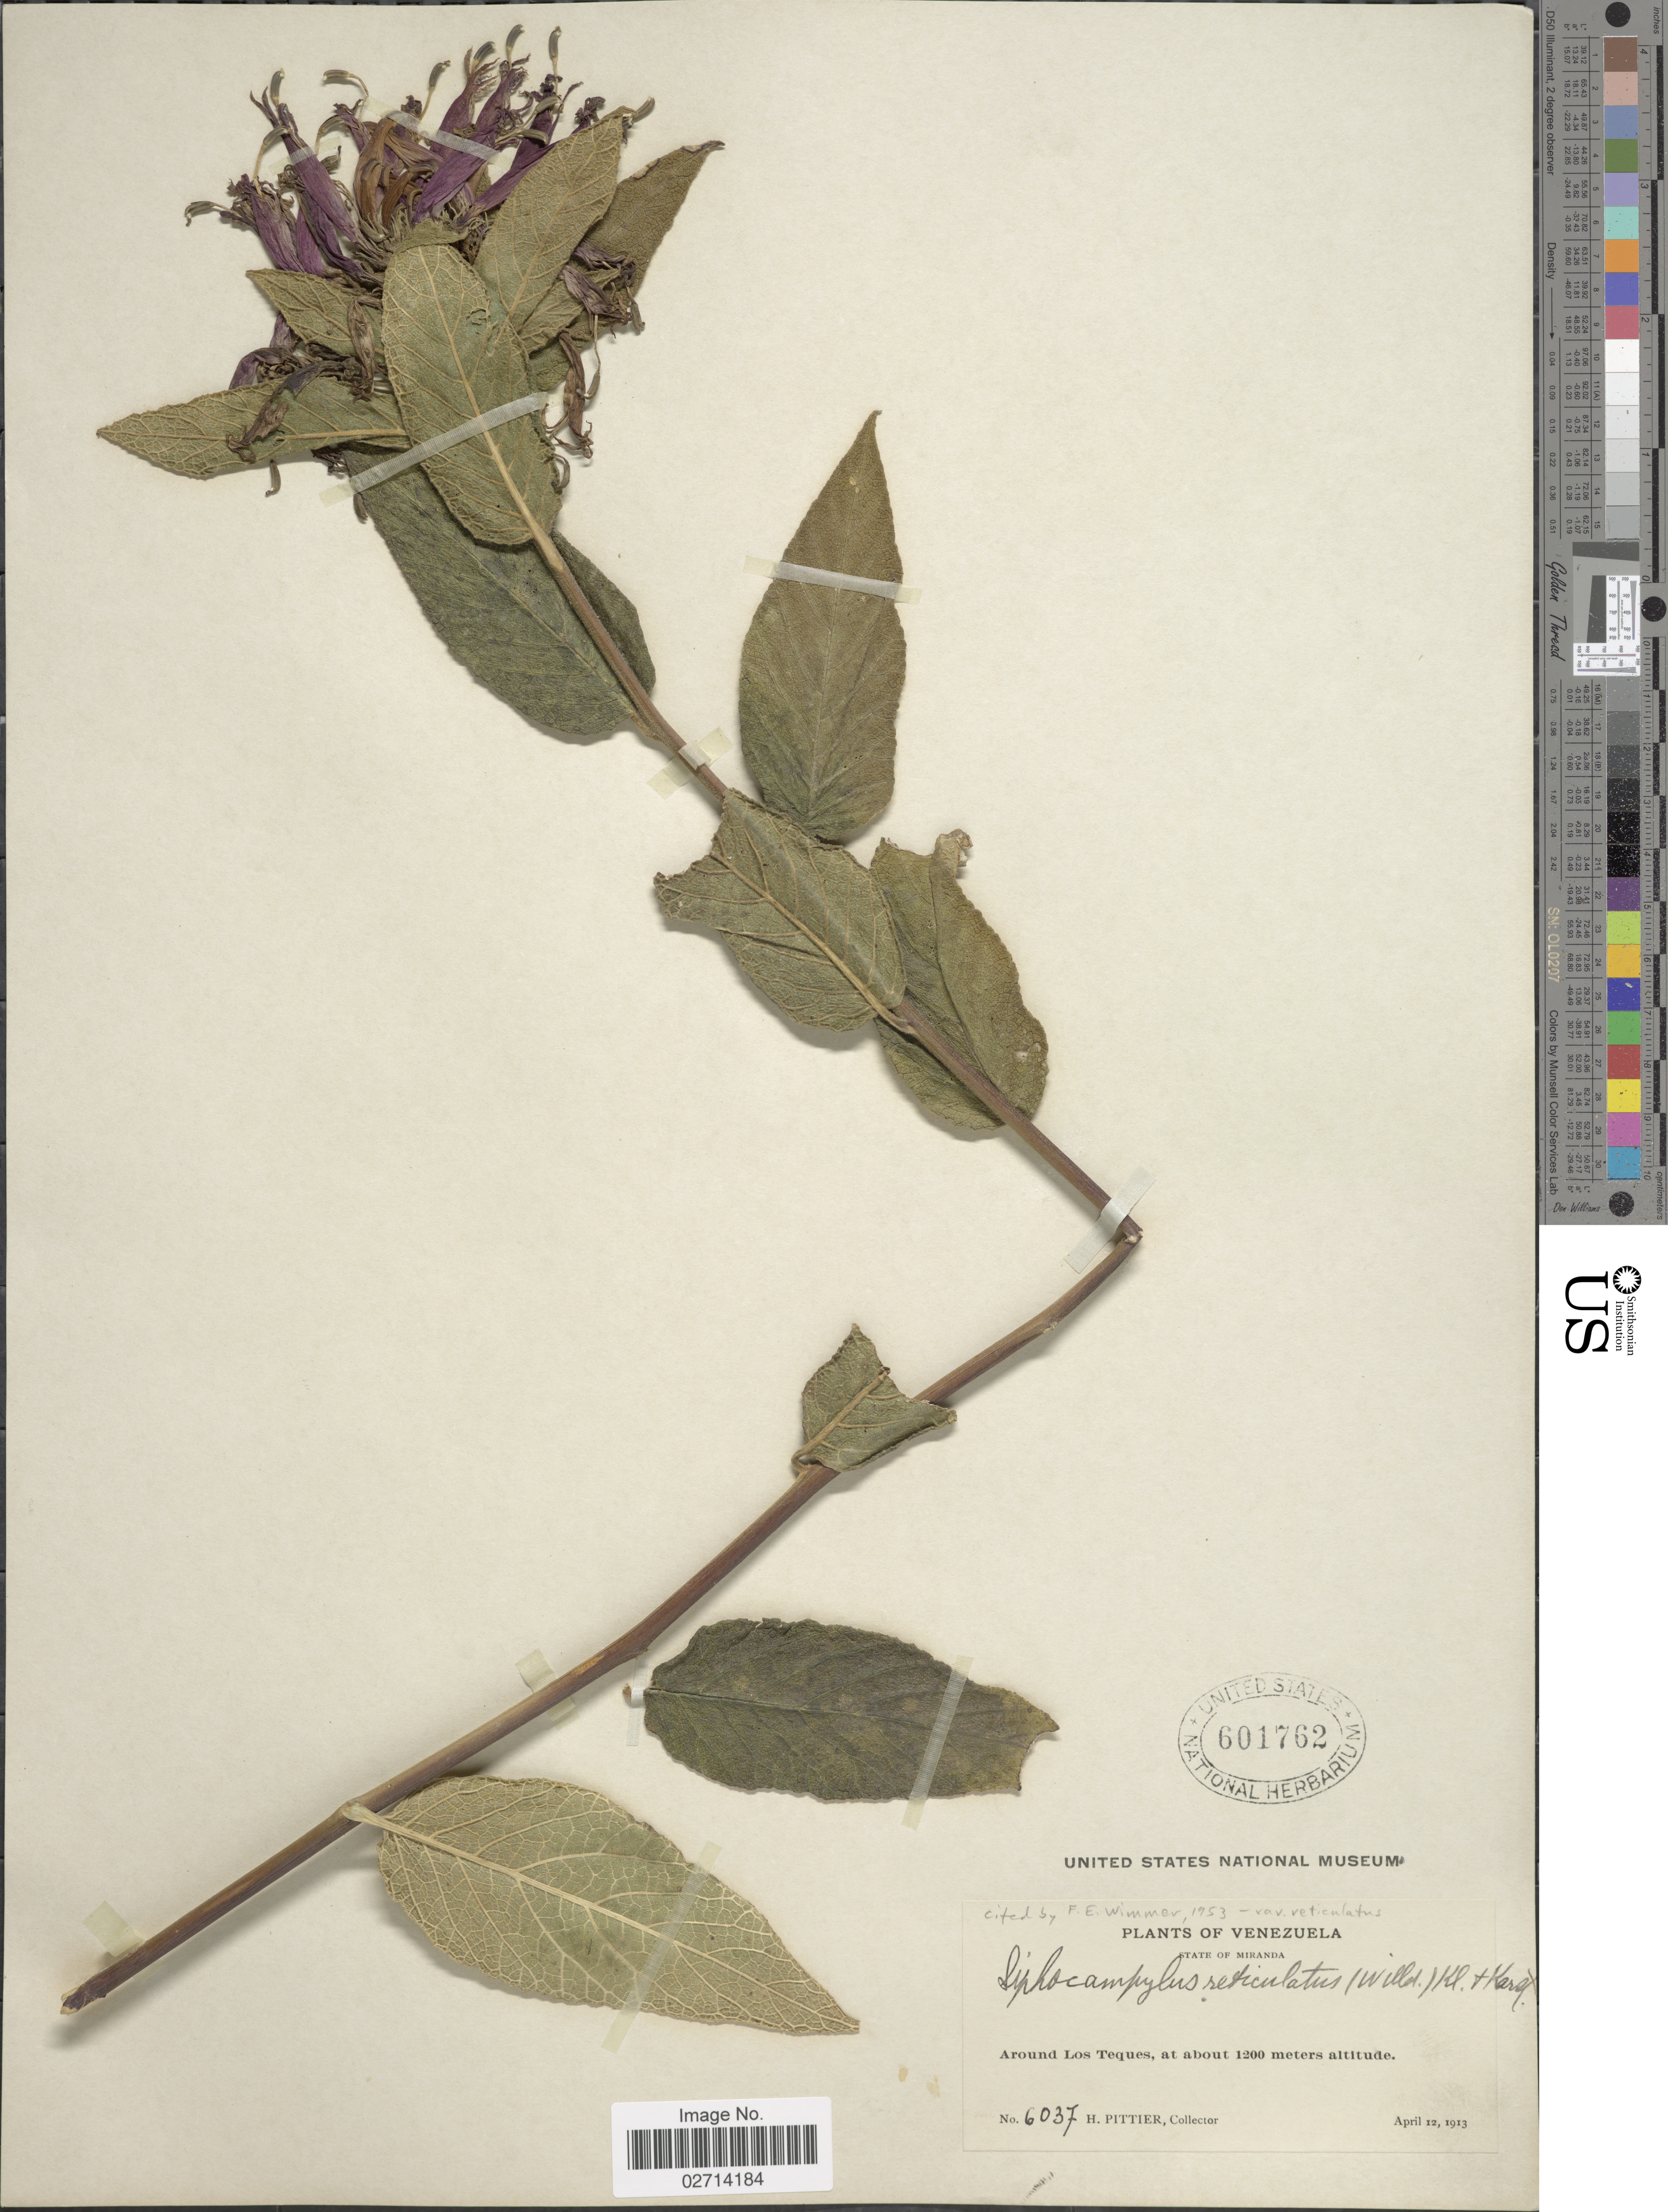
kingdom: Plantae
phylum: Tracheophyta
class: Magnoliopsida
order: Asterales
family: Campanulaceae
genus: Siphocampylus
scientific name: Siphocampylus reticulatus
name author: (Willd. ex Schult. & Roem.) Klotzsch & H. Karst. ex Vatke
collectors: H. F. Pittier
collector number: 6037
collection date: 1913-04-12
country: Venezuela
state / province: Miranda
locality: Around Los Teques.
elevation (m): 1200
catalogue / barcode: US 601762